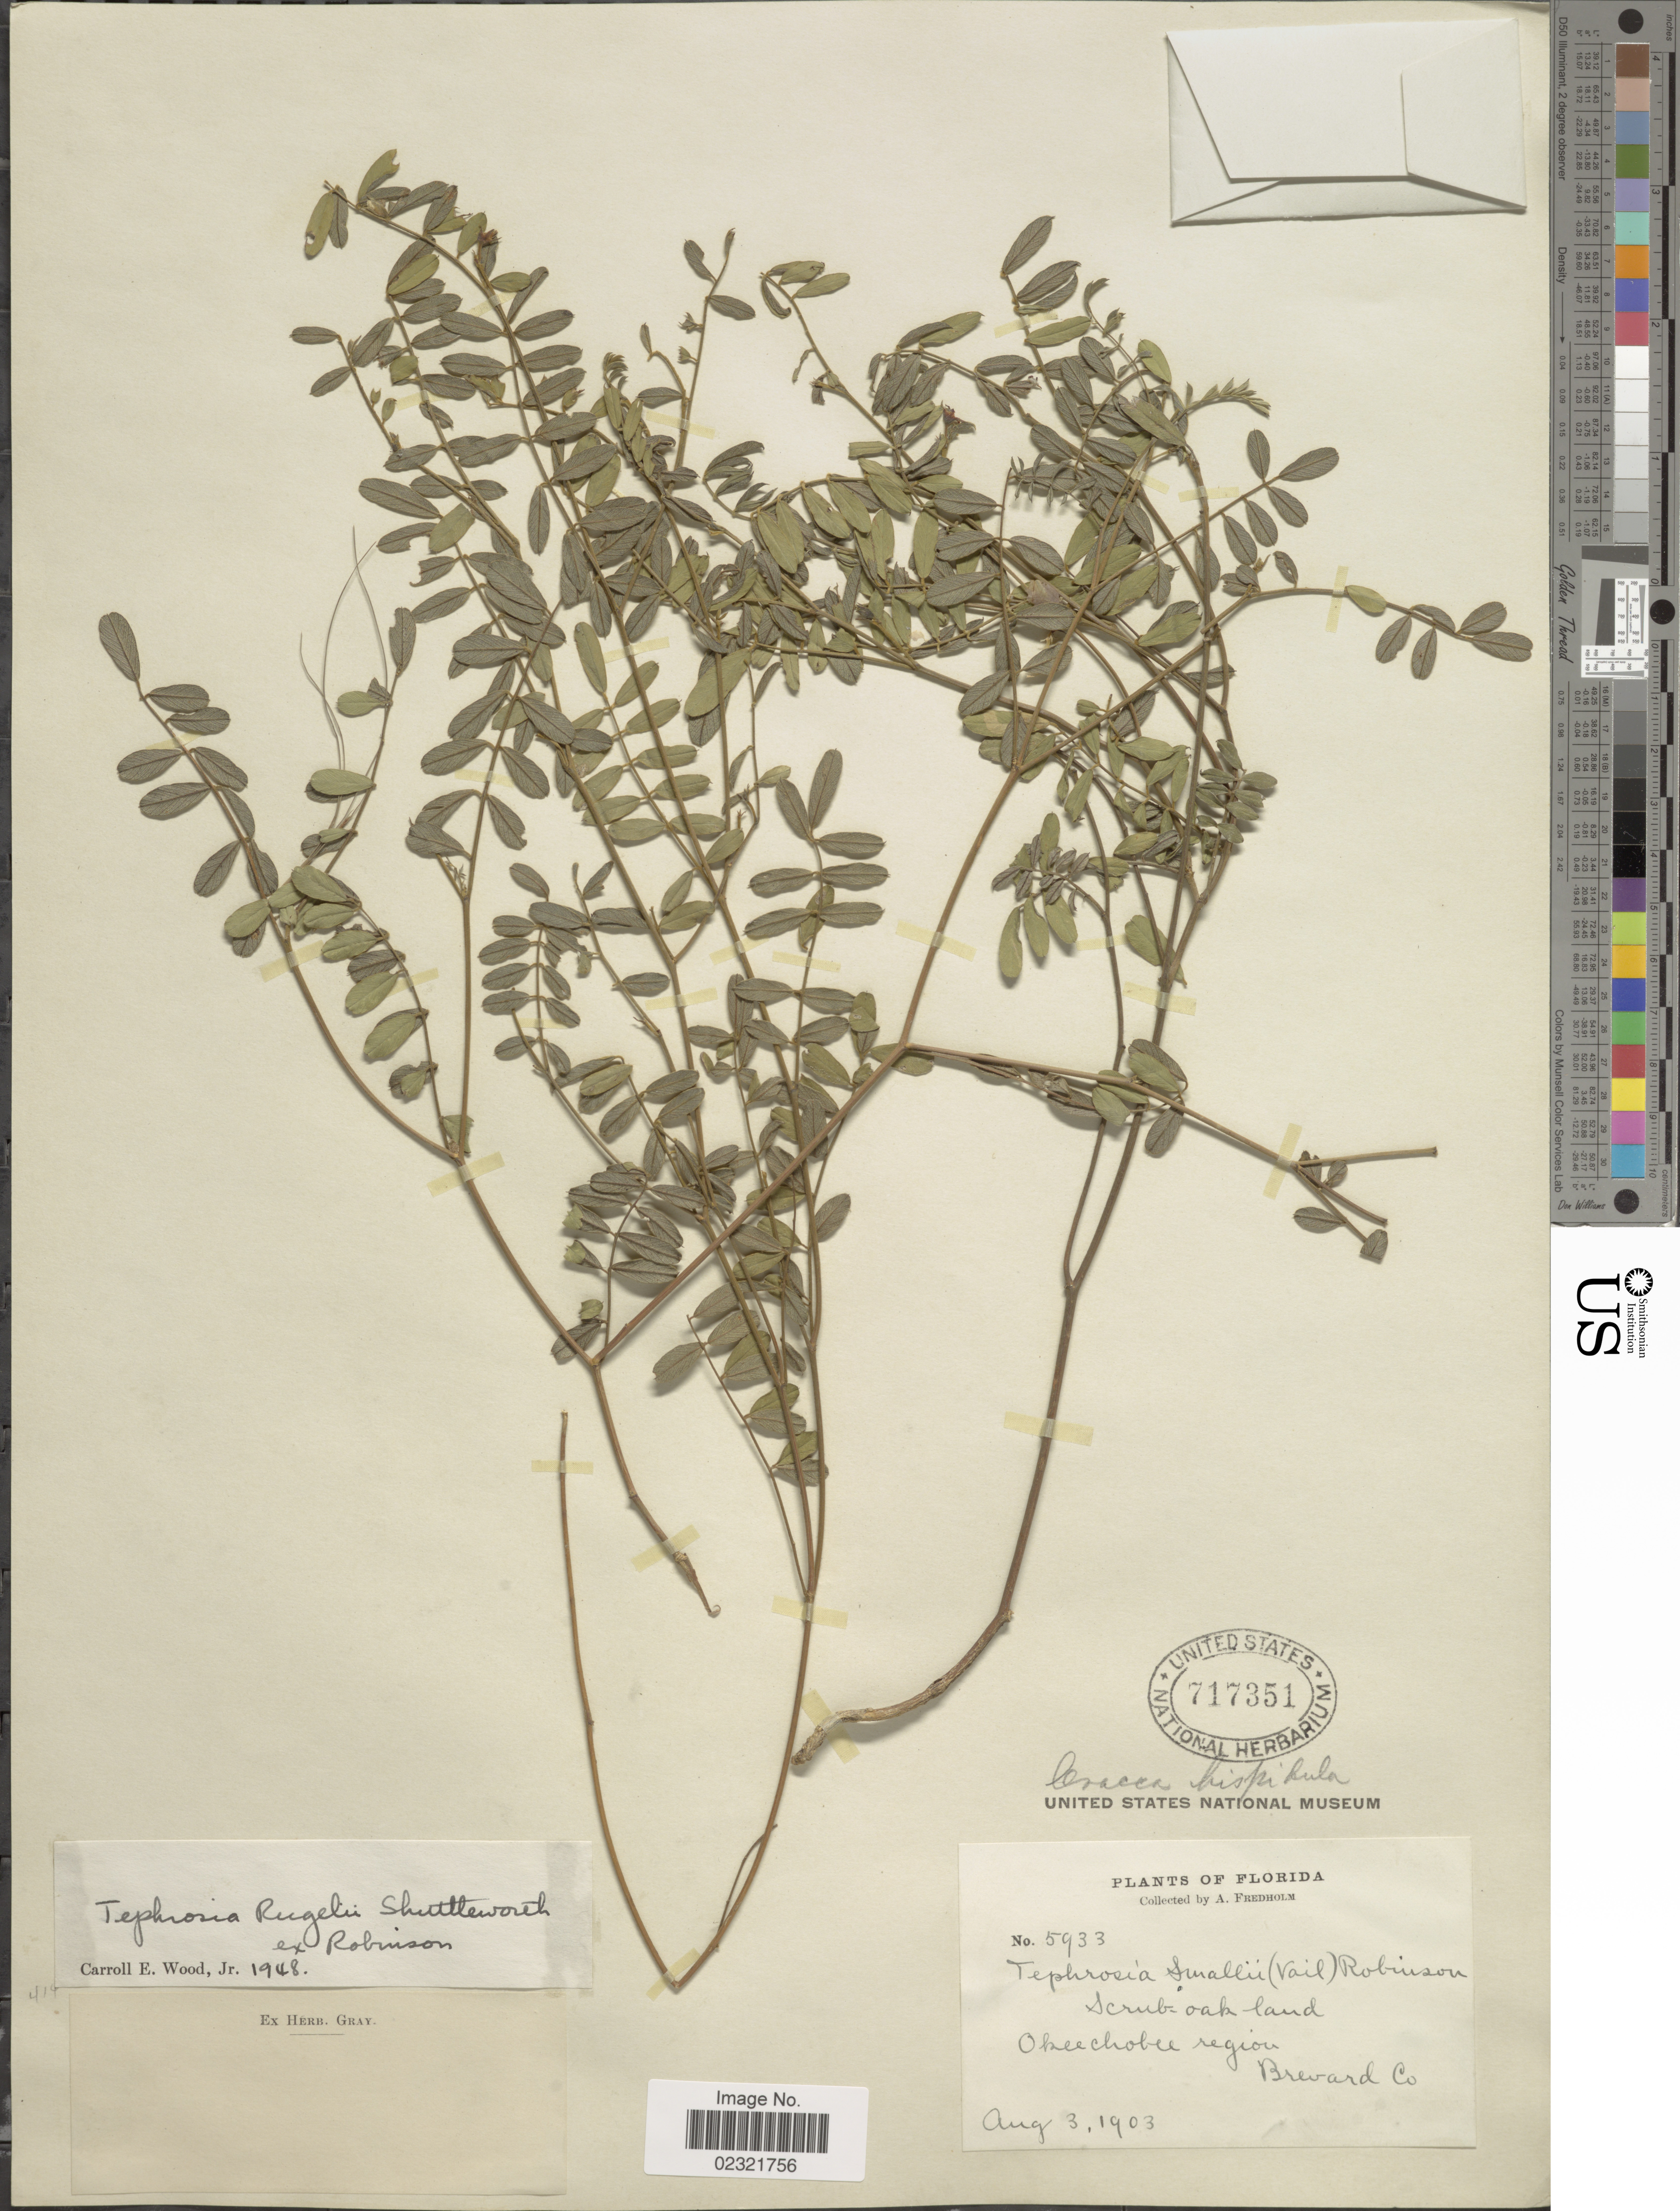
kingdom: Plantae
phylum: Tracheophyta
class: Magnoliopsida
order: Fabales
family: Fabaceae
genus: Tephrosia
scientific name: Tephrosia rugelii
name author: Shuttlew.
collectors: A. Fredholm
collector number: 5933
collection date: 1903-08-03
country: United States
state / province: Florida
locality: Scrub-oak land, Oheechobee region, Breward Co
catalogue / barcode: US 717351